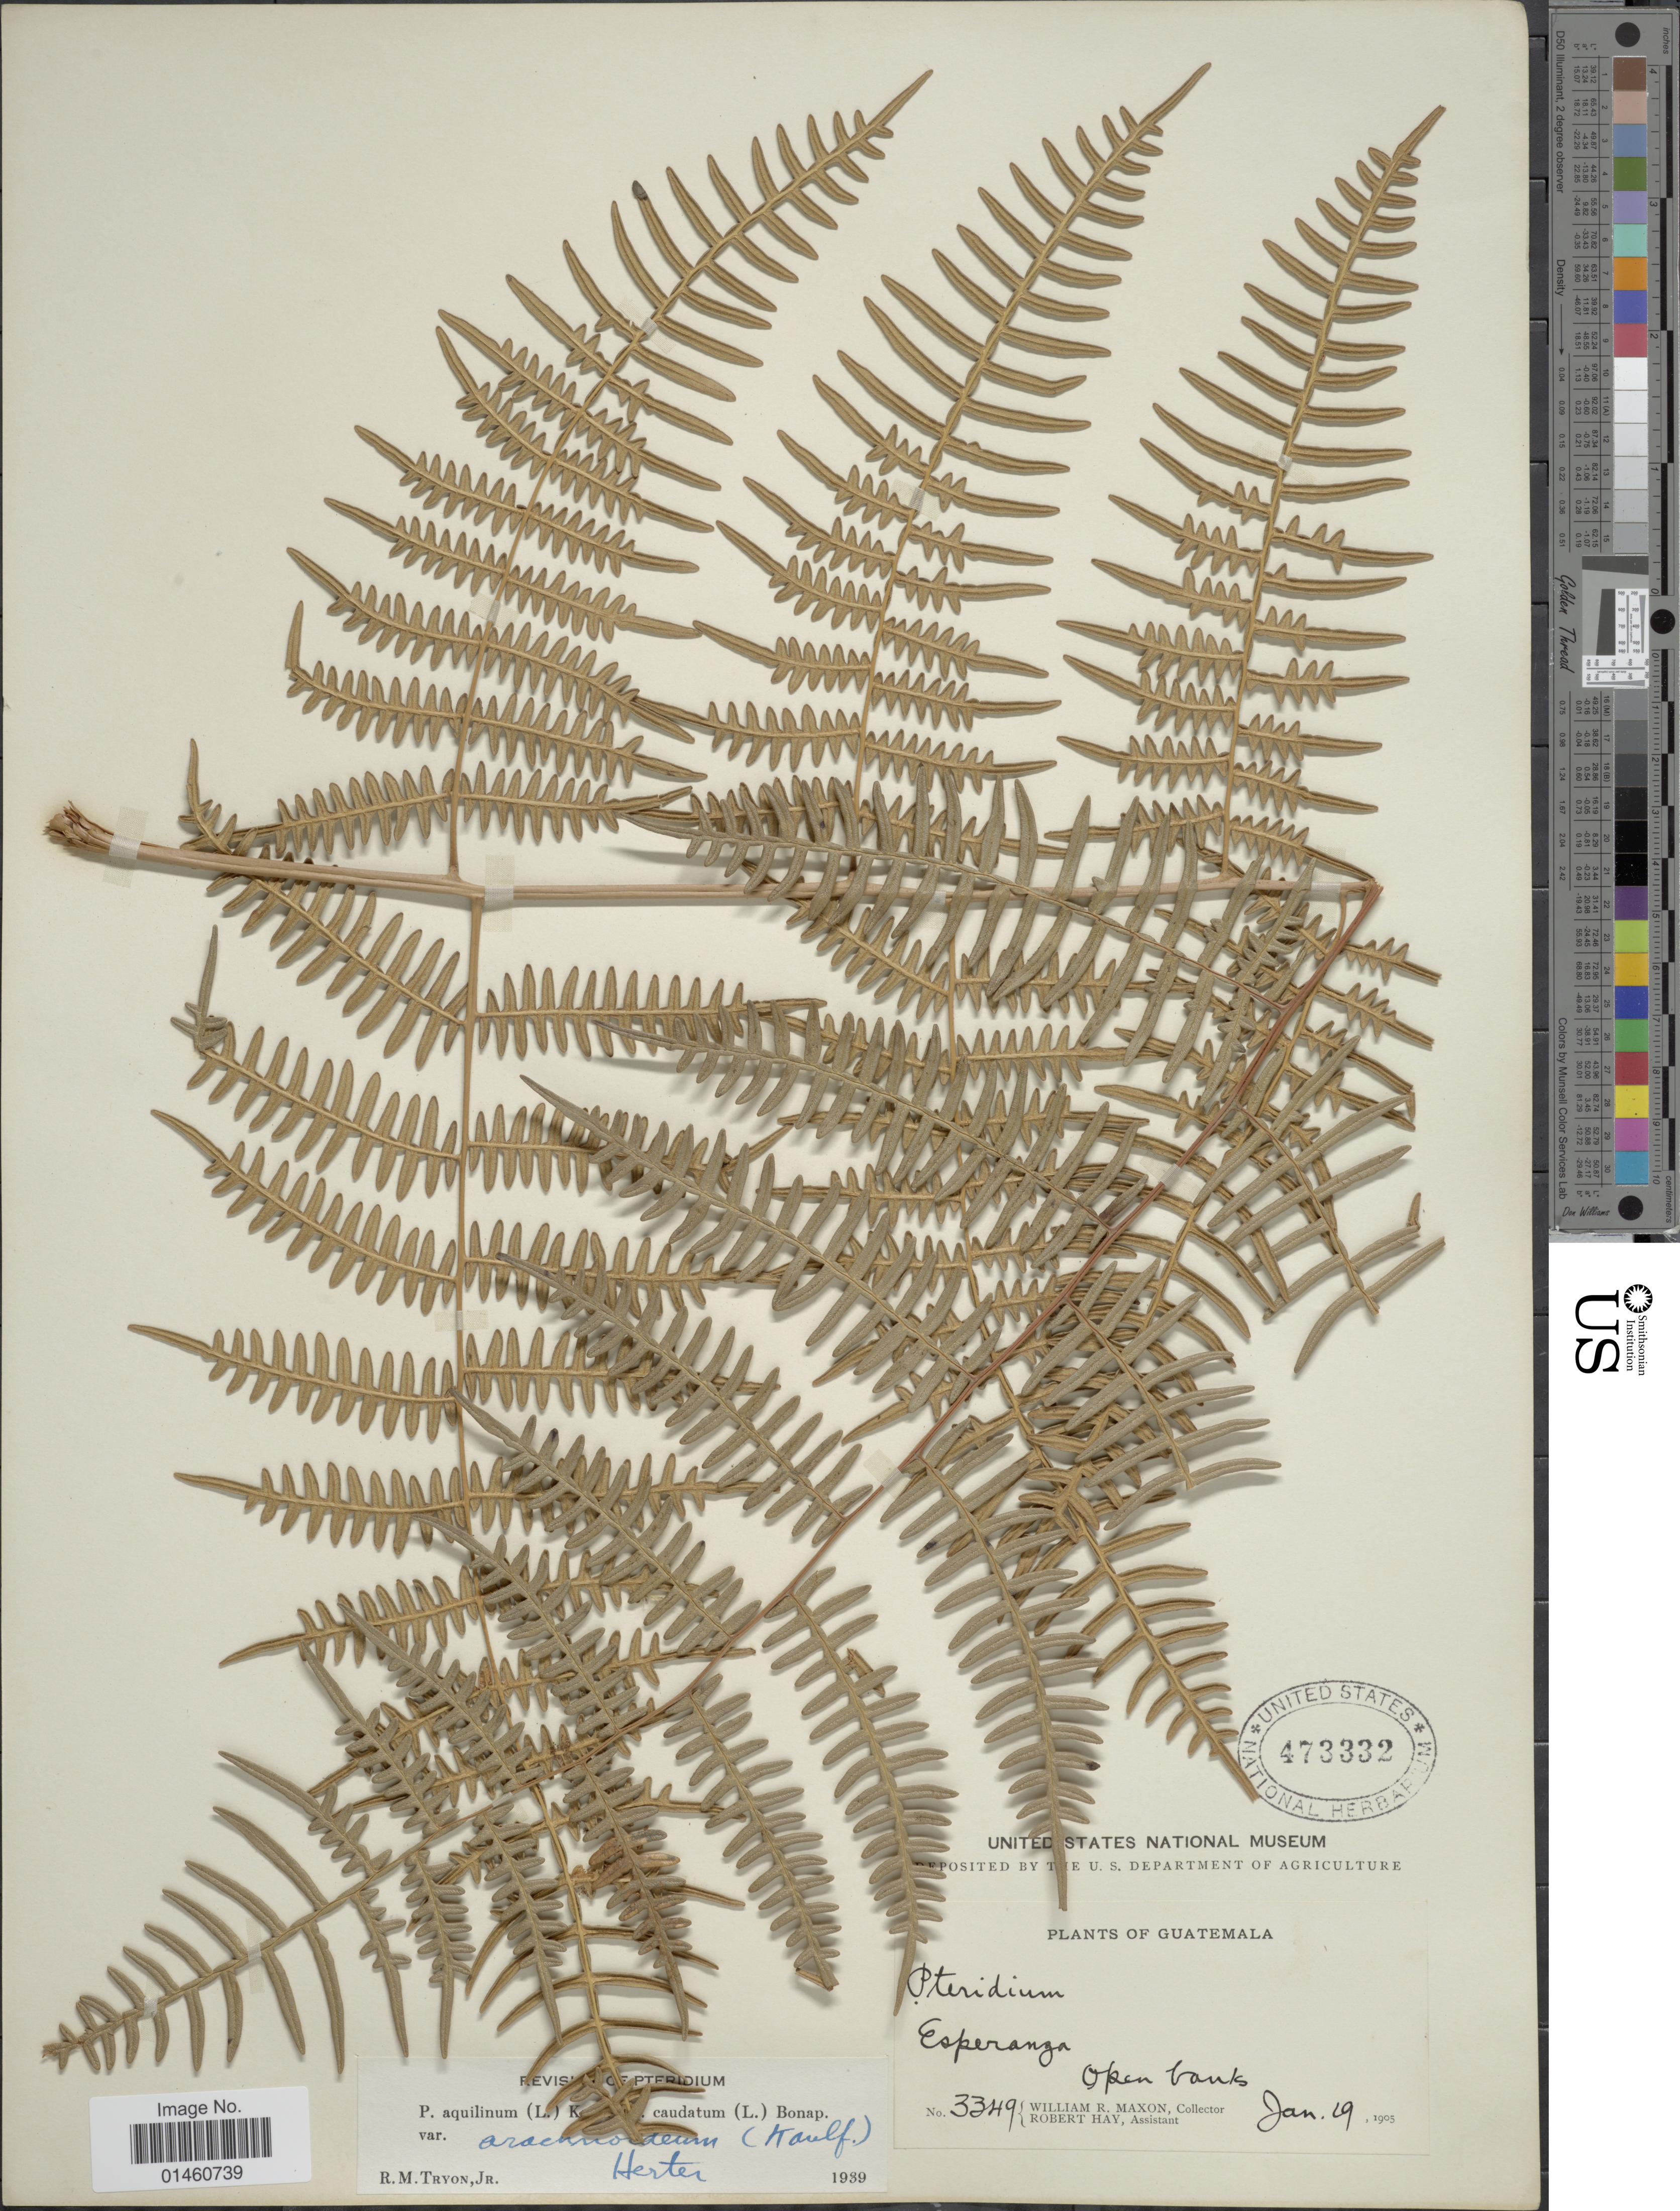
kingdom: Plantae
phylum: Tracheophyta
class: Polypodiopsida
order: Polypodiales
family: Dennstaedtiaceae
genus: Pteridium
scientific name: Pteridium aquilinum var. arachnoideum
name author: (Kaulf.) Herter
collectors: W. R. Maxon & R. H. Hay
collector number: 3349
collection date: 1905-01-19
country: Guatemala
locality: Esperanga, open banks.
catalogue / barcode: US 473332